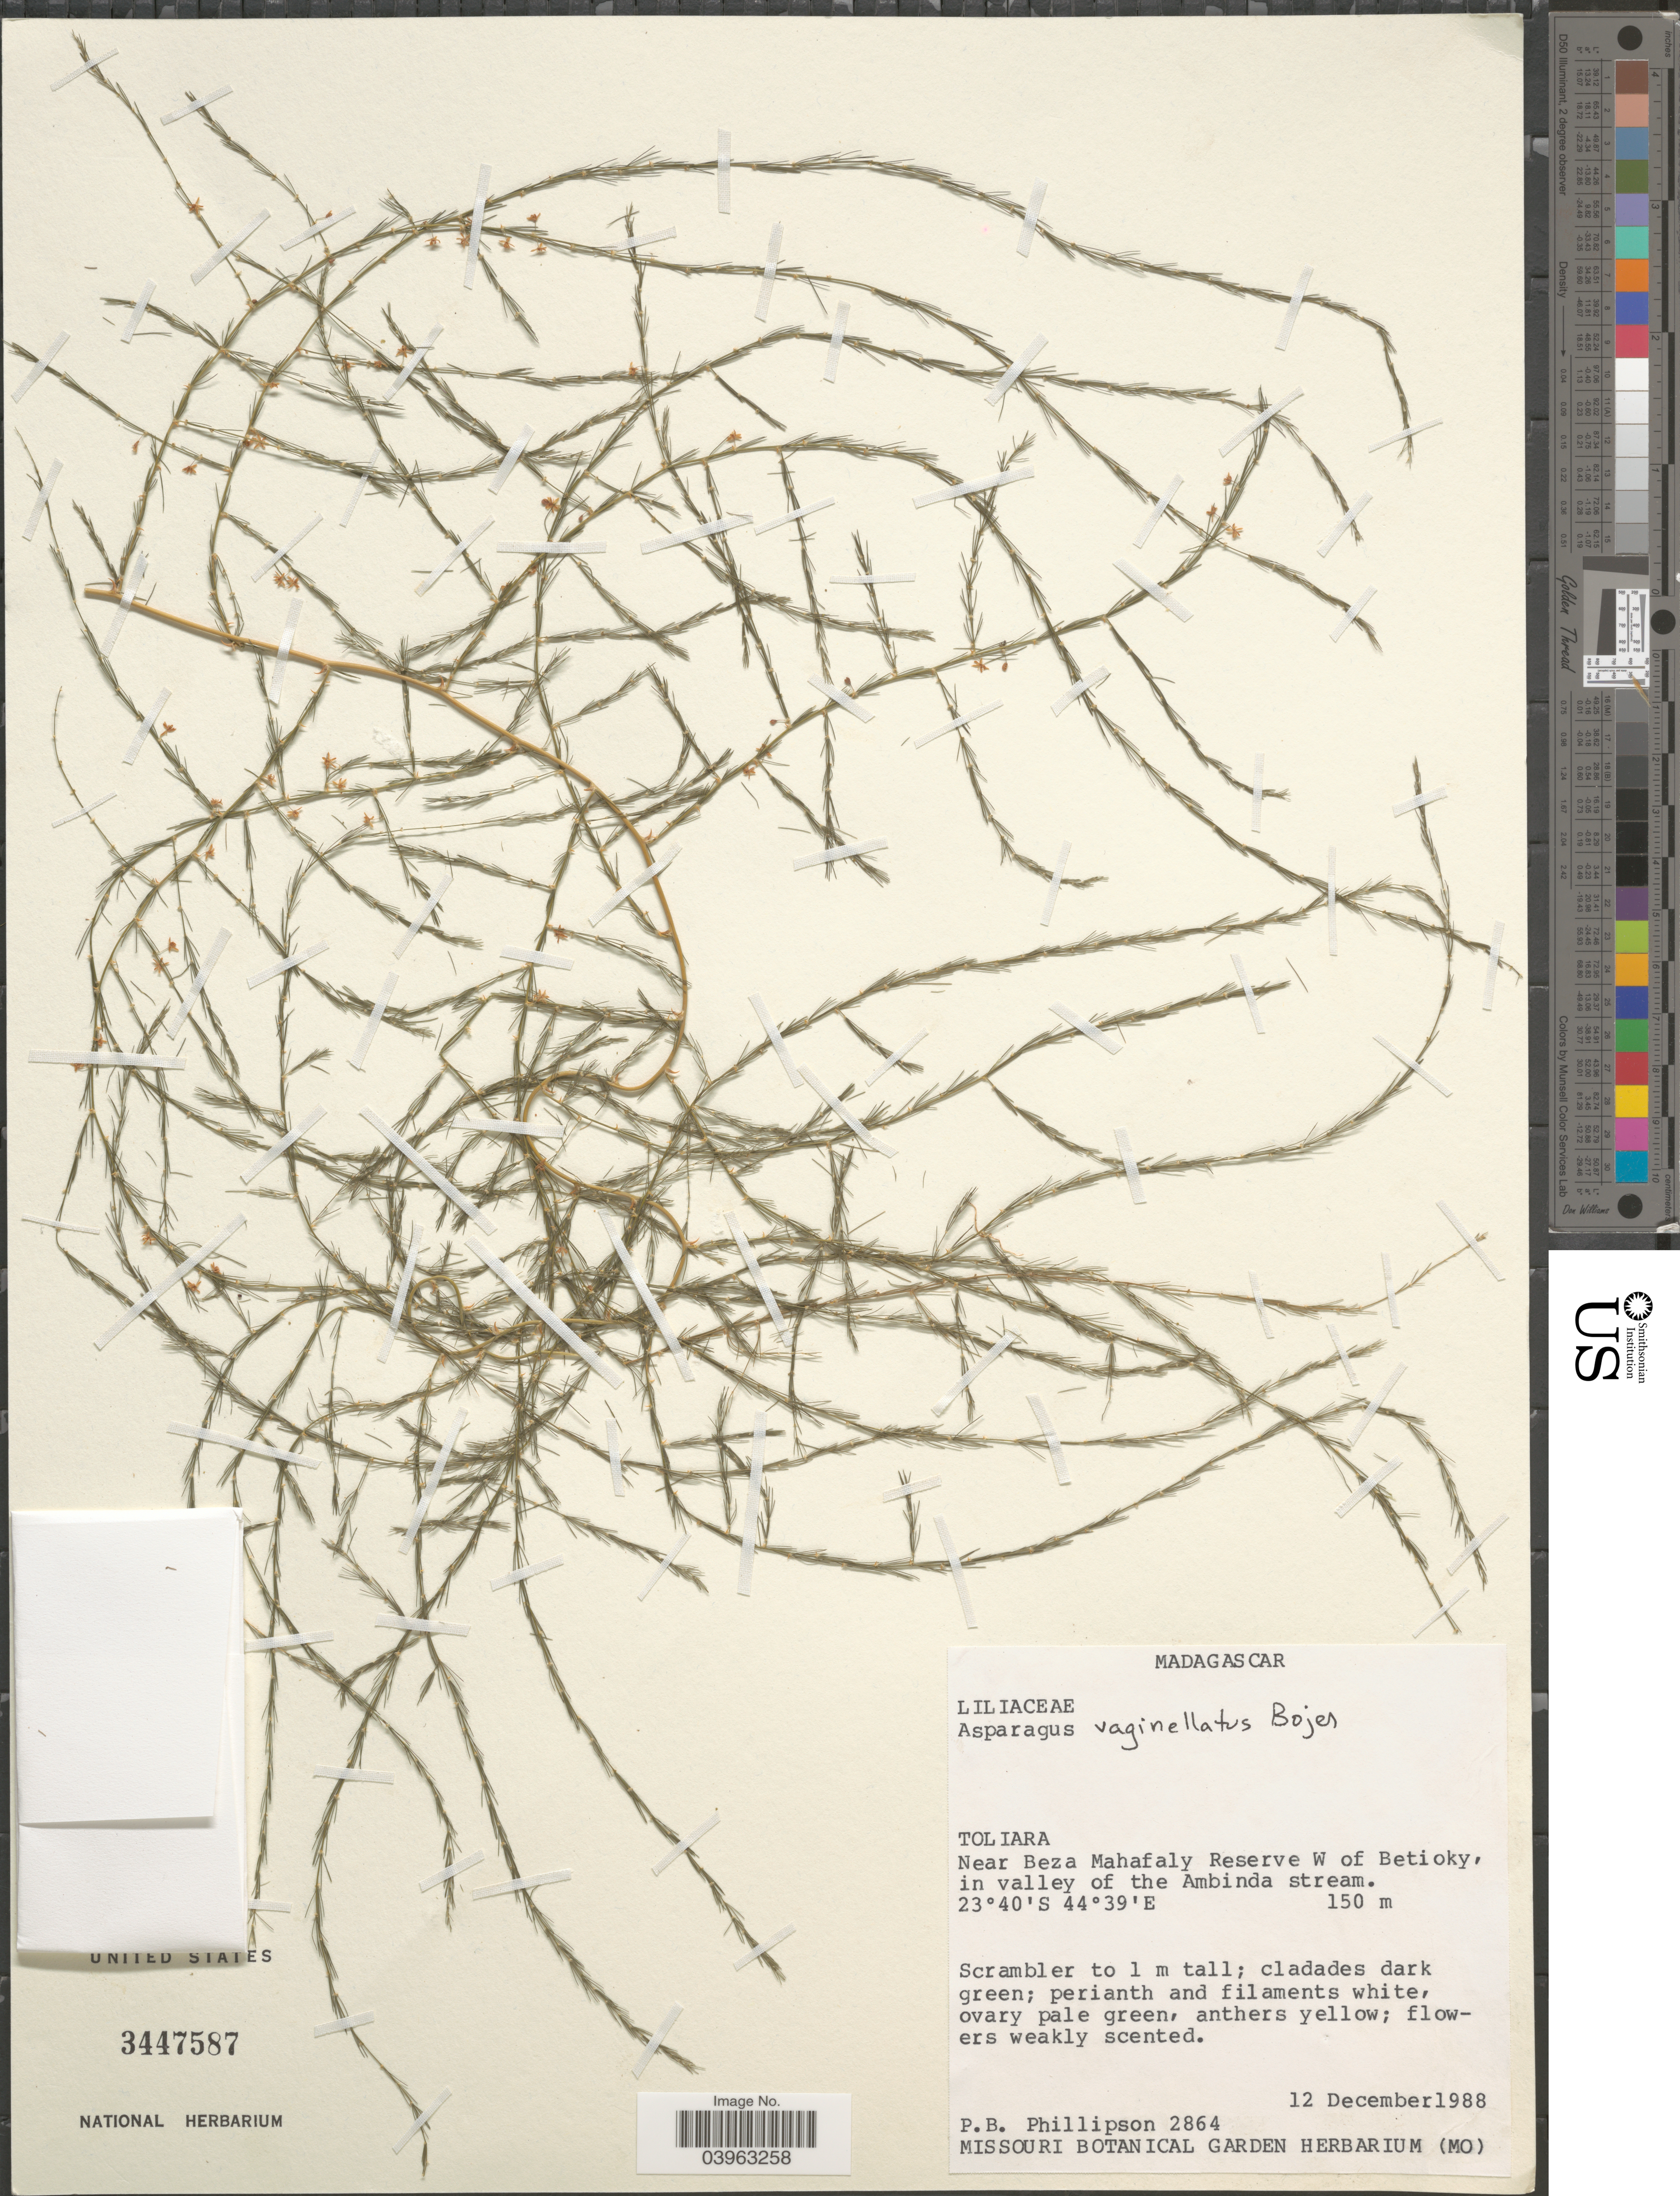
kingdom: Plantae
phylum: Tracheophyta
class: Liliopsida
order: Asparagales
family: Asparagaceae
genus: Asparagus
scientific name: Asparagus vaginellatus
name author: Bojer ex Baker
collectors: P. B. Phillipson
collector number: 2864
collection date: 1988-12-12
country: Madagascar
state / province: Atsimo-Andrefana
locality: Near Beza Mahafaly Reserve W of Betioky, in valley of the Ambinda stream.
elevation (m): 150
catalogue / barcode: US 3447587